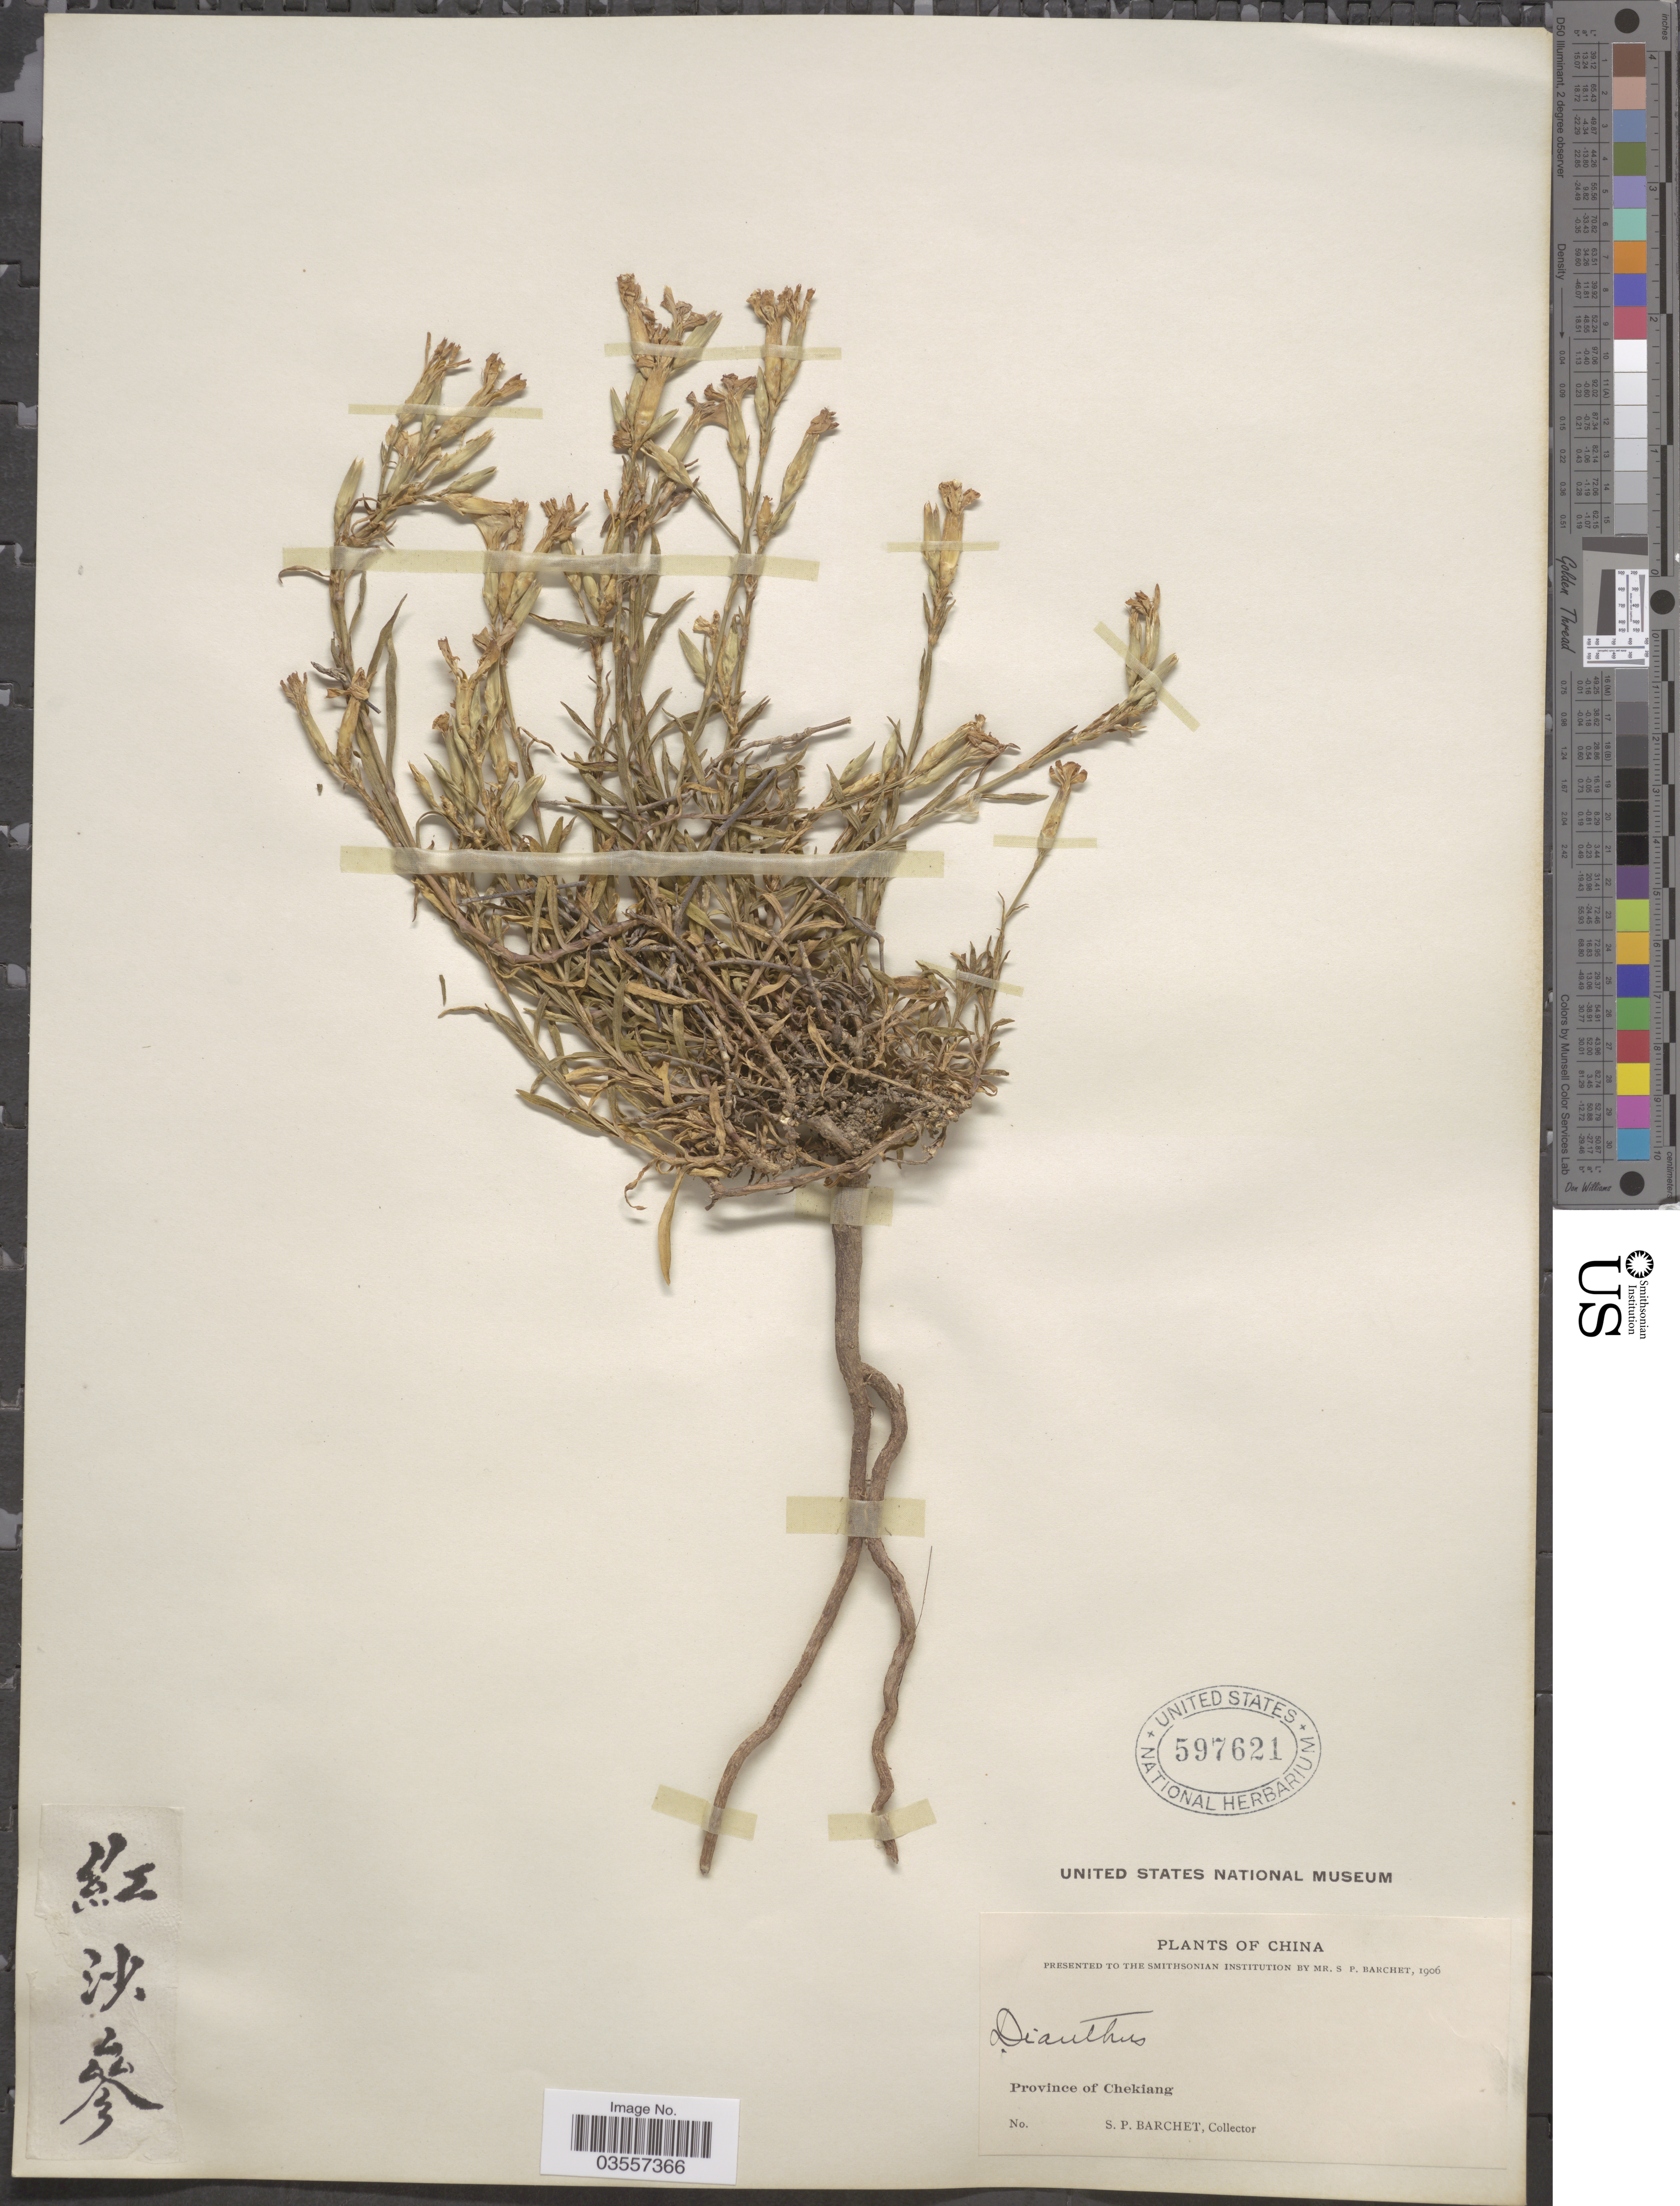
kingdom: Plantae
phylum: Tracheophyta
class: Magnoliopsida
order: Caryophyllales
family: Caryophyllaceae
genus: Dianthus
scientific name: Dianthus sp.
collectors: S. P. Barchet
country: China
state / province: Zhejiang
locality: Province of Chekiang.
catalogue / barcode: US 597621